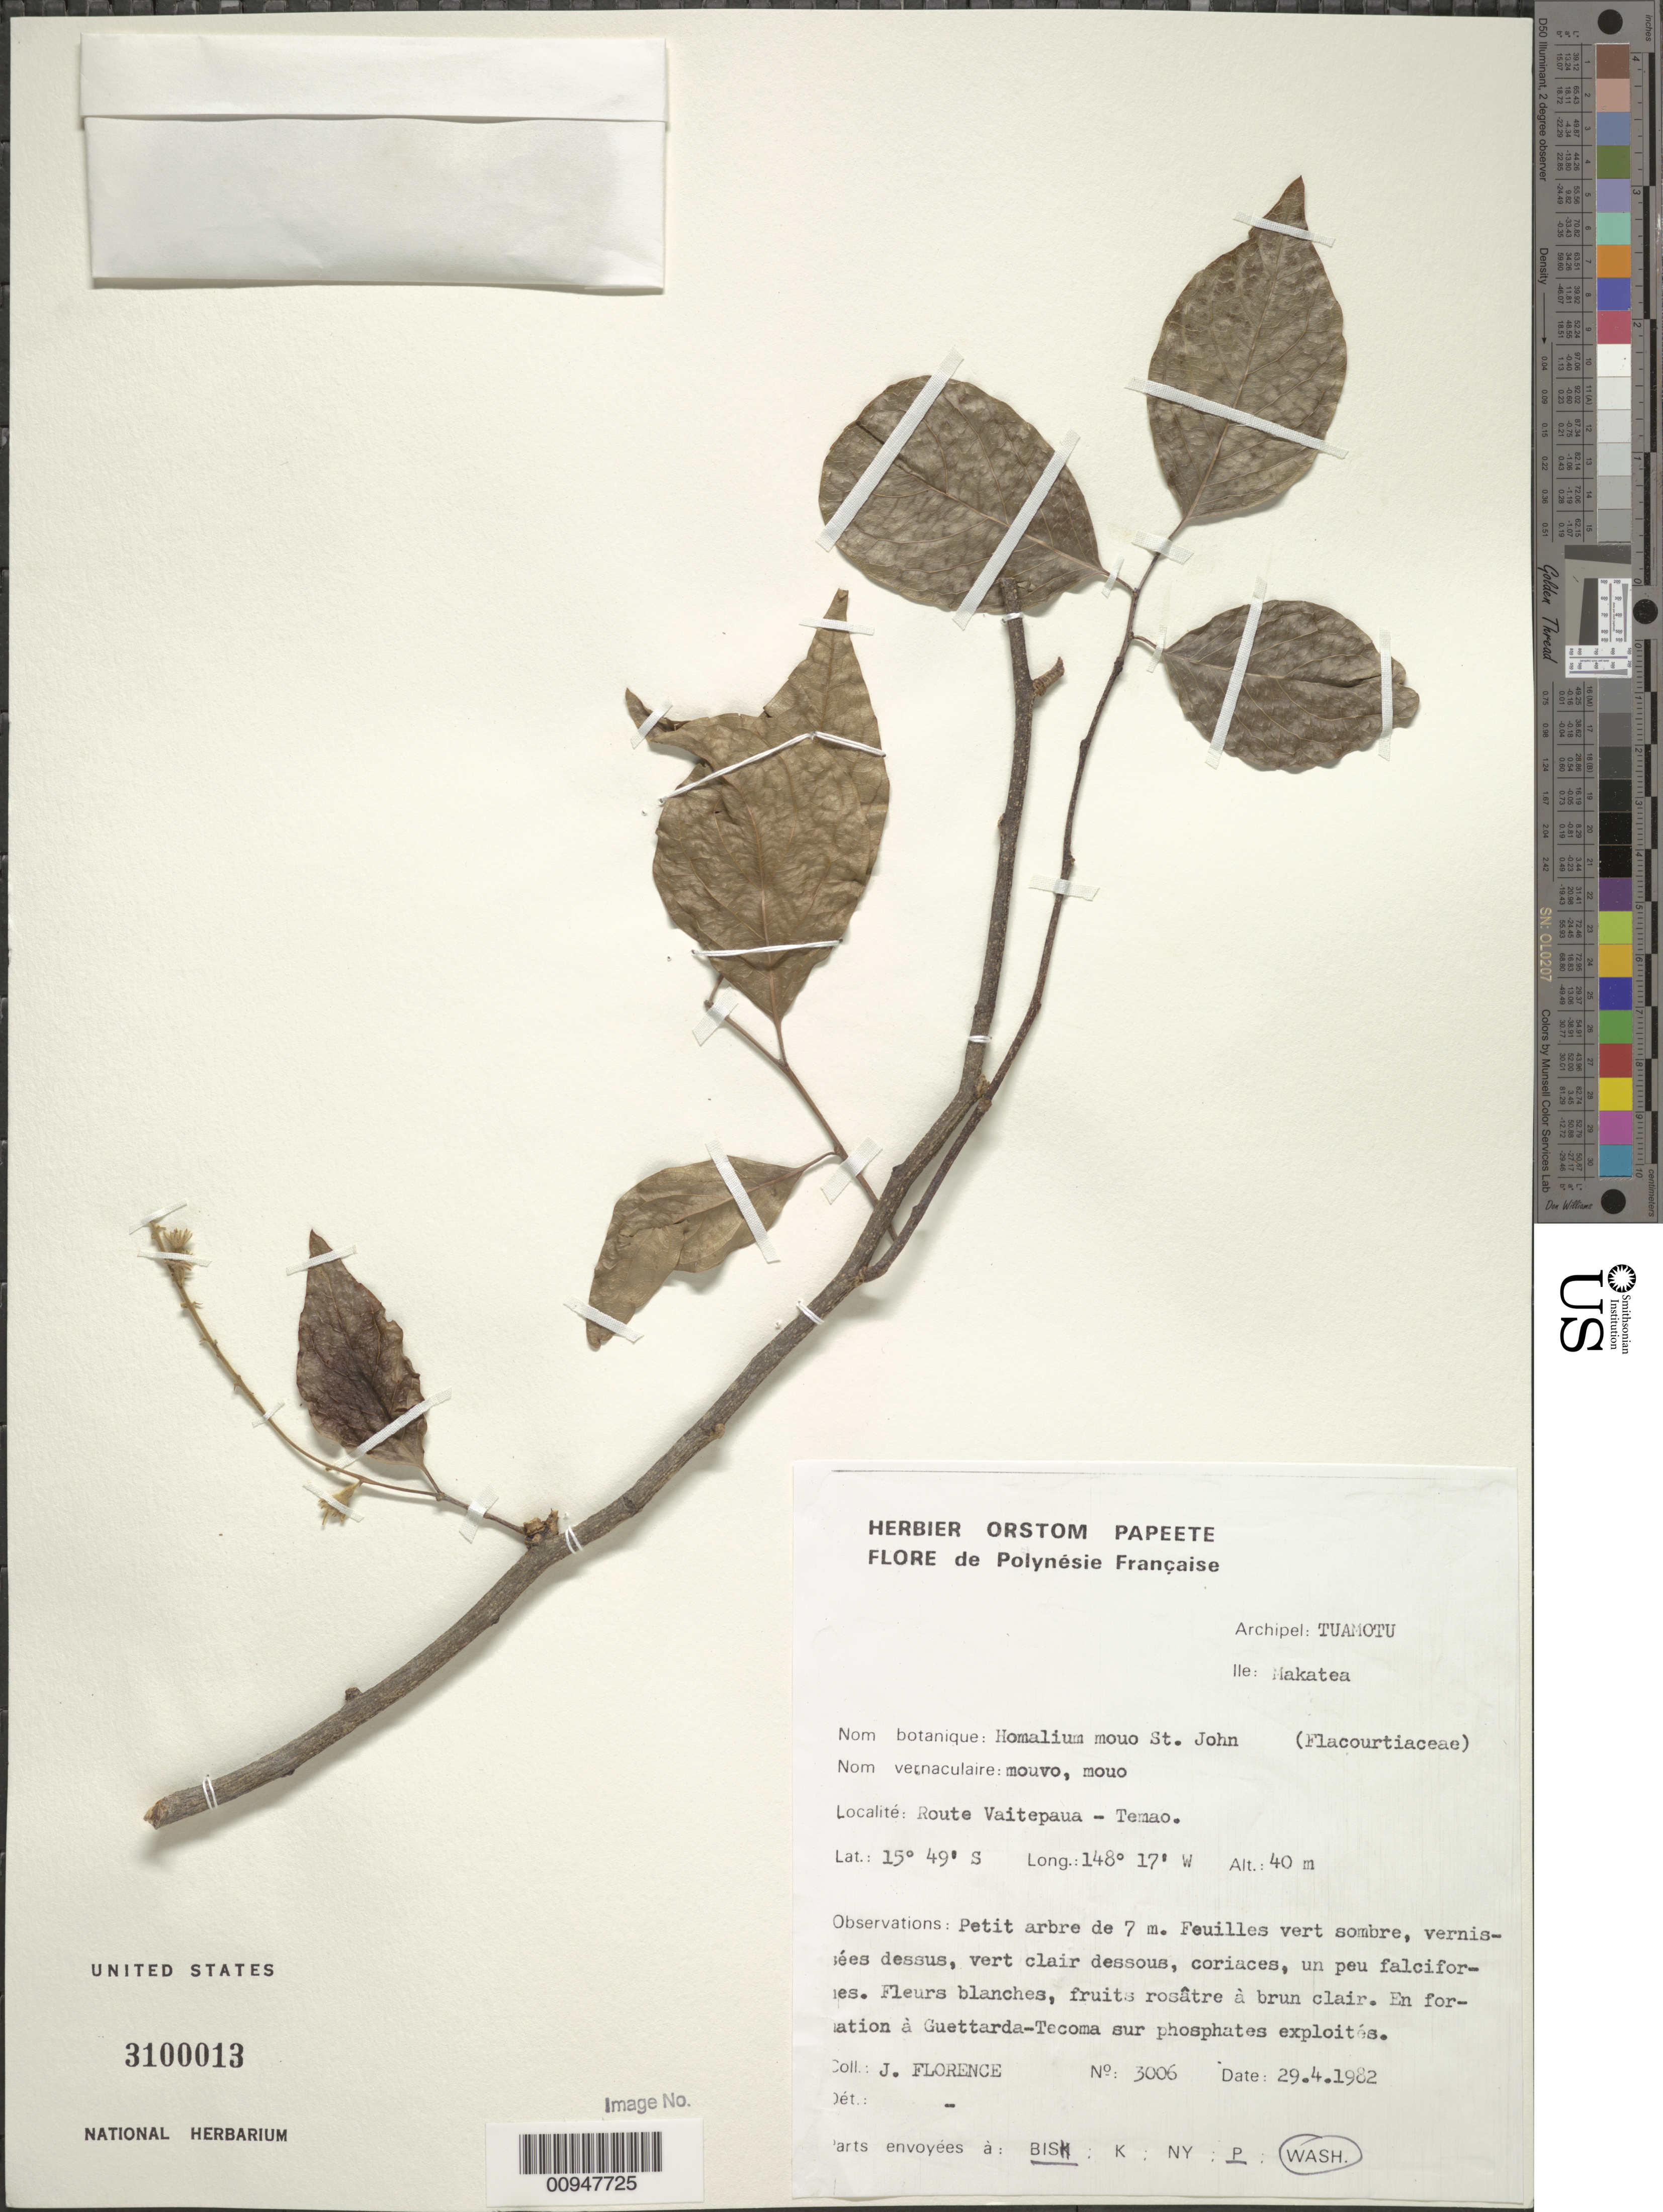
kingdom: Plantae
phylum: Tracheophyta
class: Magnoliopsida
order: Malpighiales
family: Salicaceae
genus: Homalium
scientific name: Homalium mouo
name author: H. St. John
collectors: J. Florence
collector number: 3006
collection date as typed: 29 Apr 1982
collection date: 1982-04-29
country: French Polynesia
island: Makatea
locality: Vaitepaua route - Temao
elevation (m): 40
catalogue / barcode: US 3100013